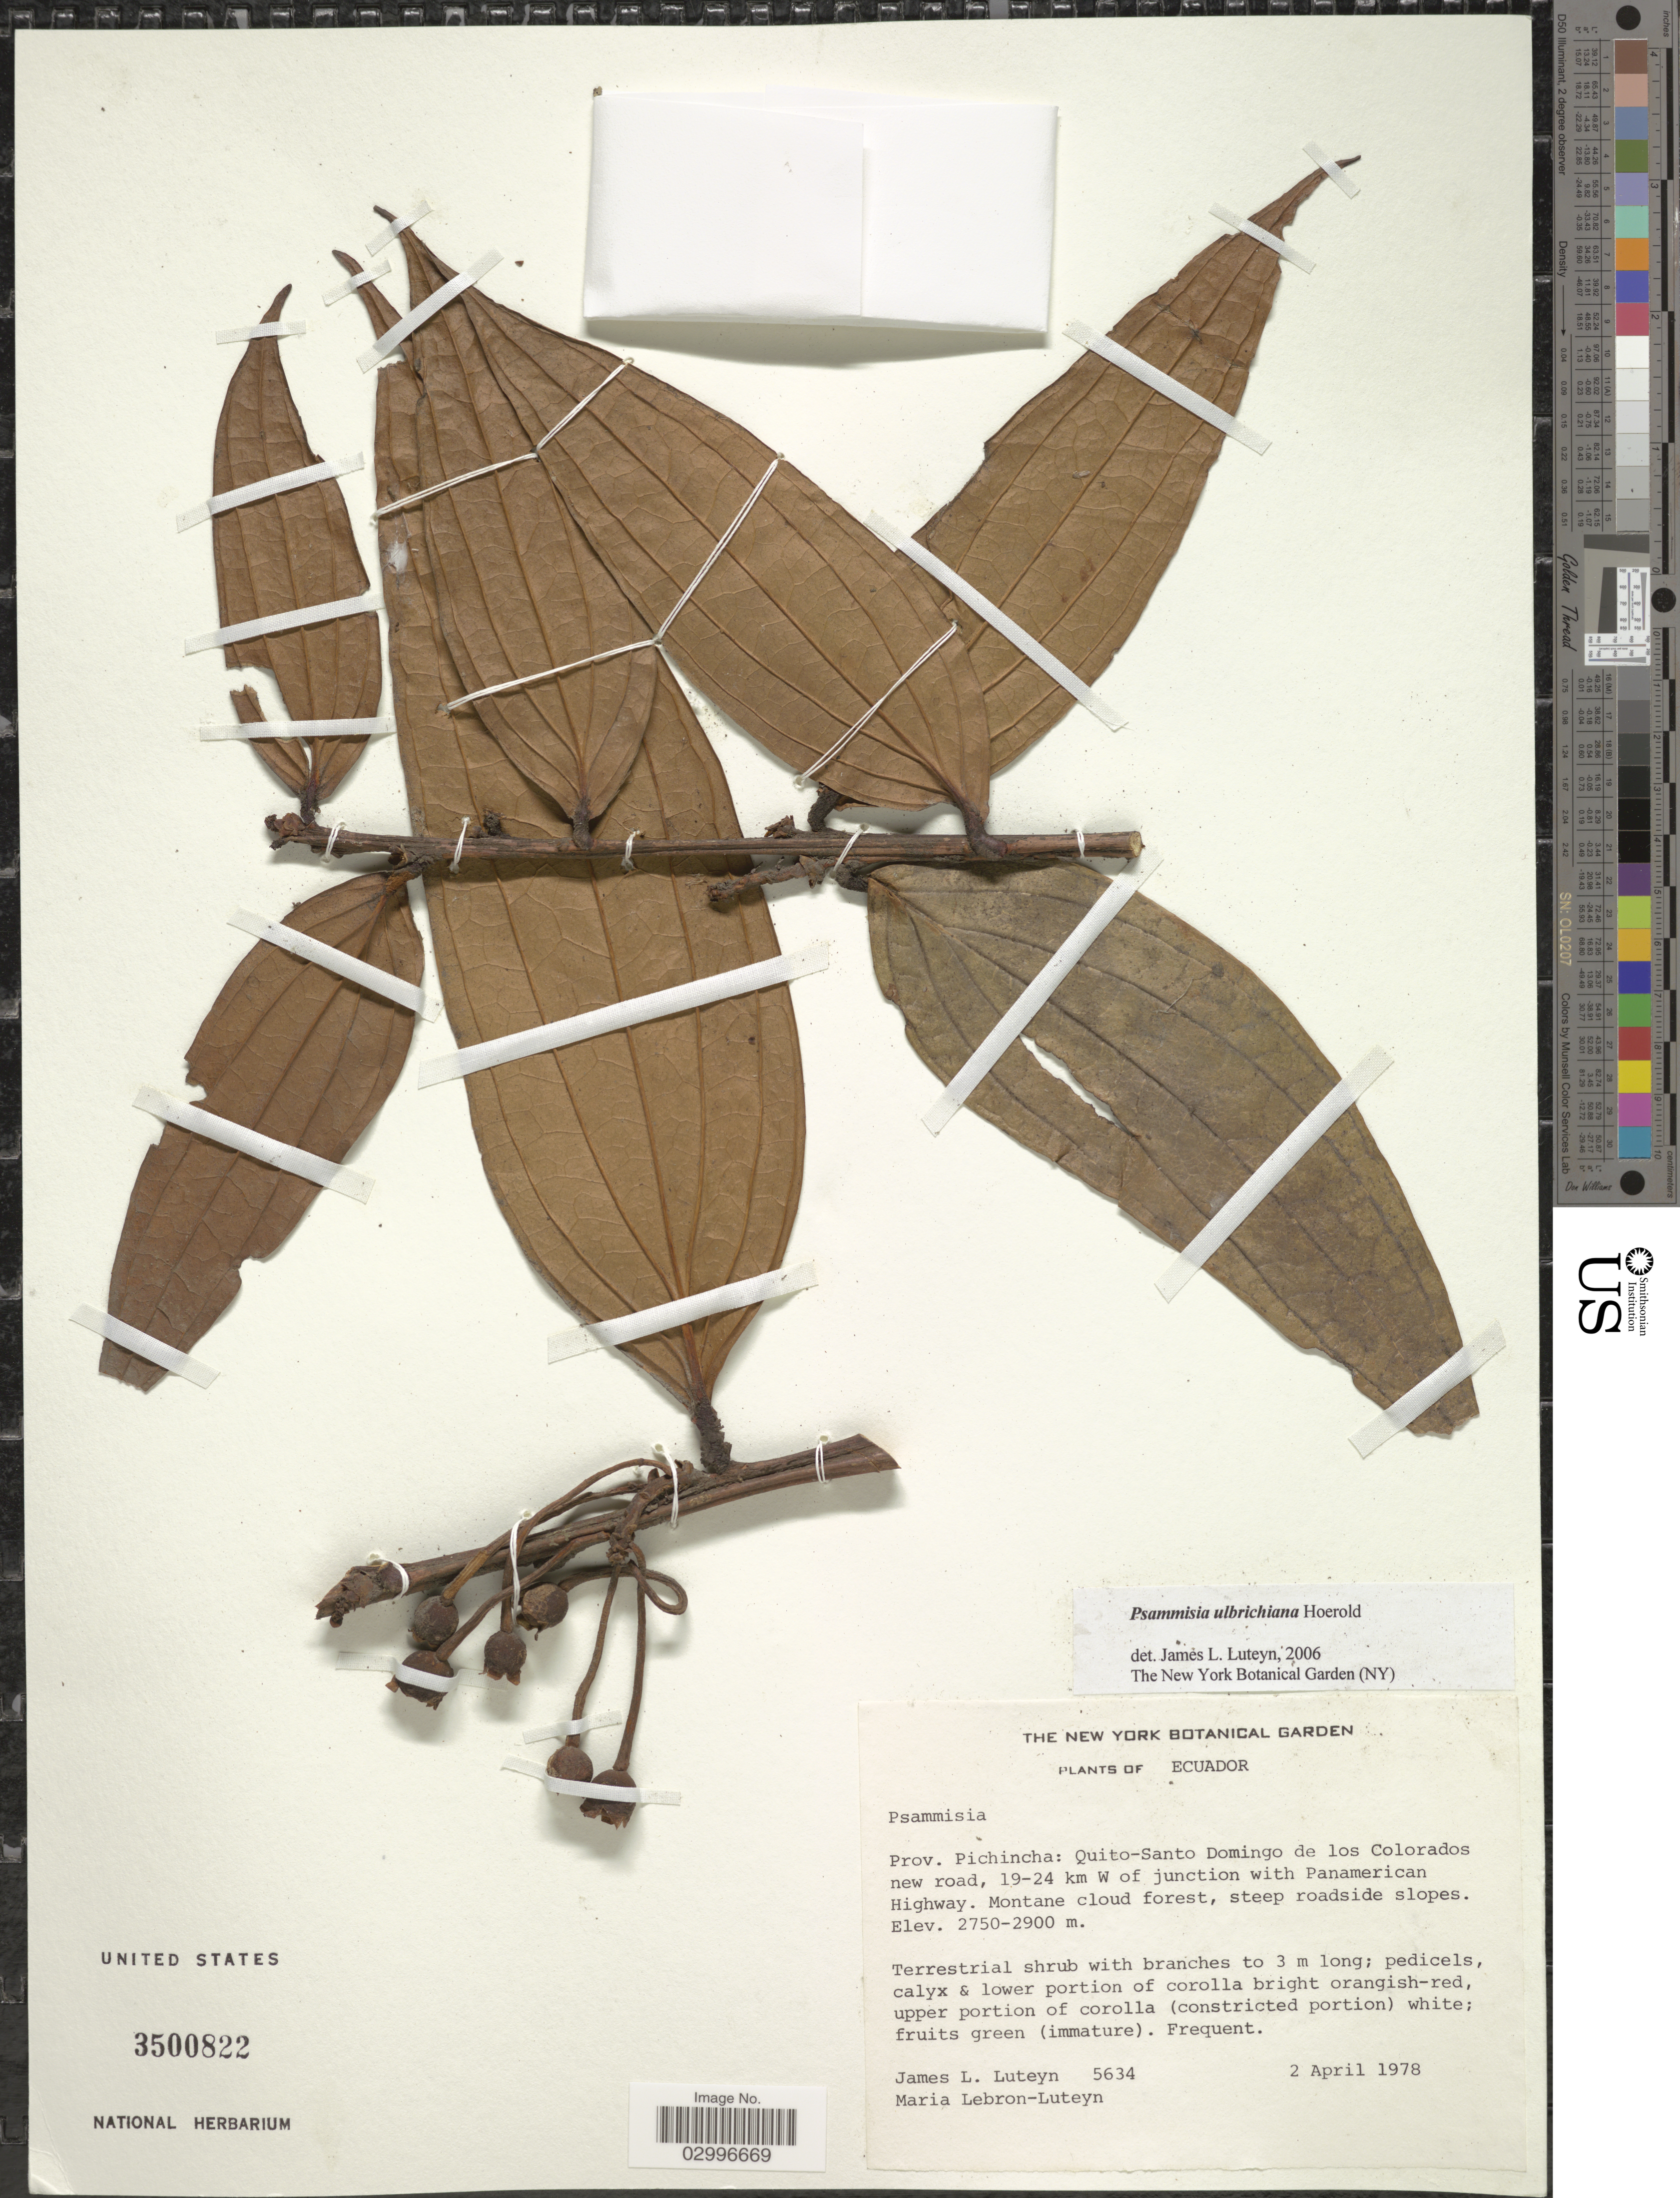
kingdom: Plantae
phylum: Tracheophyta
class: Magnoliopsida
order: Ericales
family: Ericaceae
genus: Psammisia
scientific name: Psammisia ulbrichiana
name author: Hoerold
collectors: J. Luteyn & M. L. Lebrón-Luteyn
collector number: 5634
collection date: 1978-04-02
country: Ecuador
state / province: Pichincha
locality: Quito-Santo Domingo de los Colorados new road, 19-24 km W of junction with Panamerican Highway. Montane cloud forest, steep roadsides slopes.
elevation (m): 2750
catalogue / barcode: US 3500822